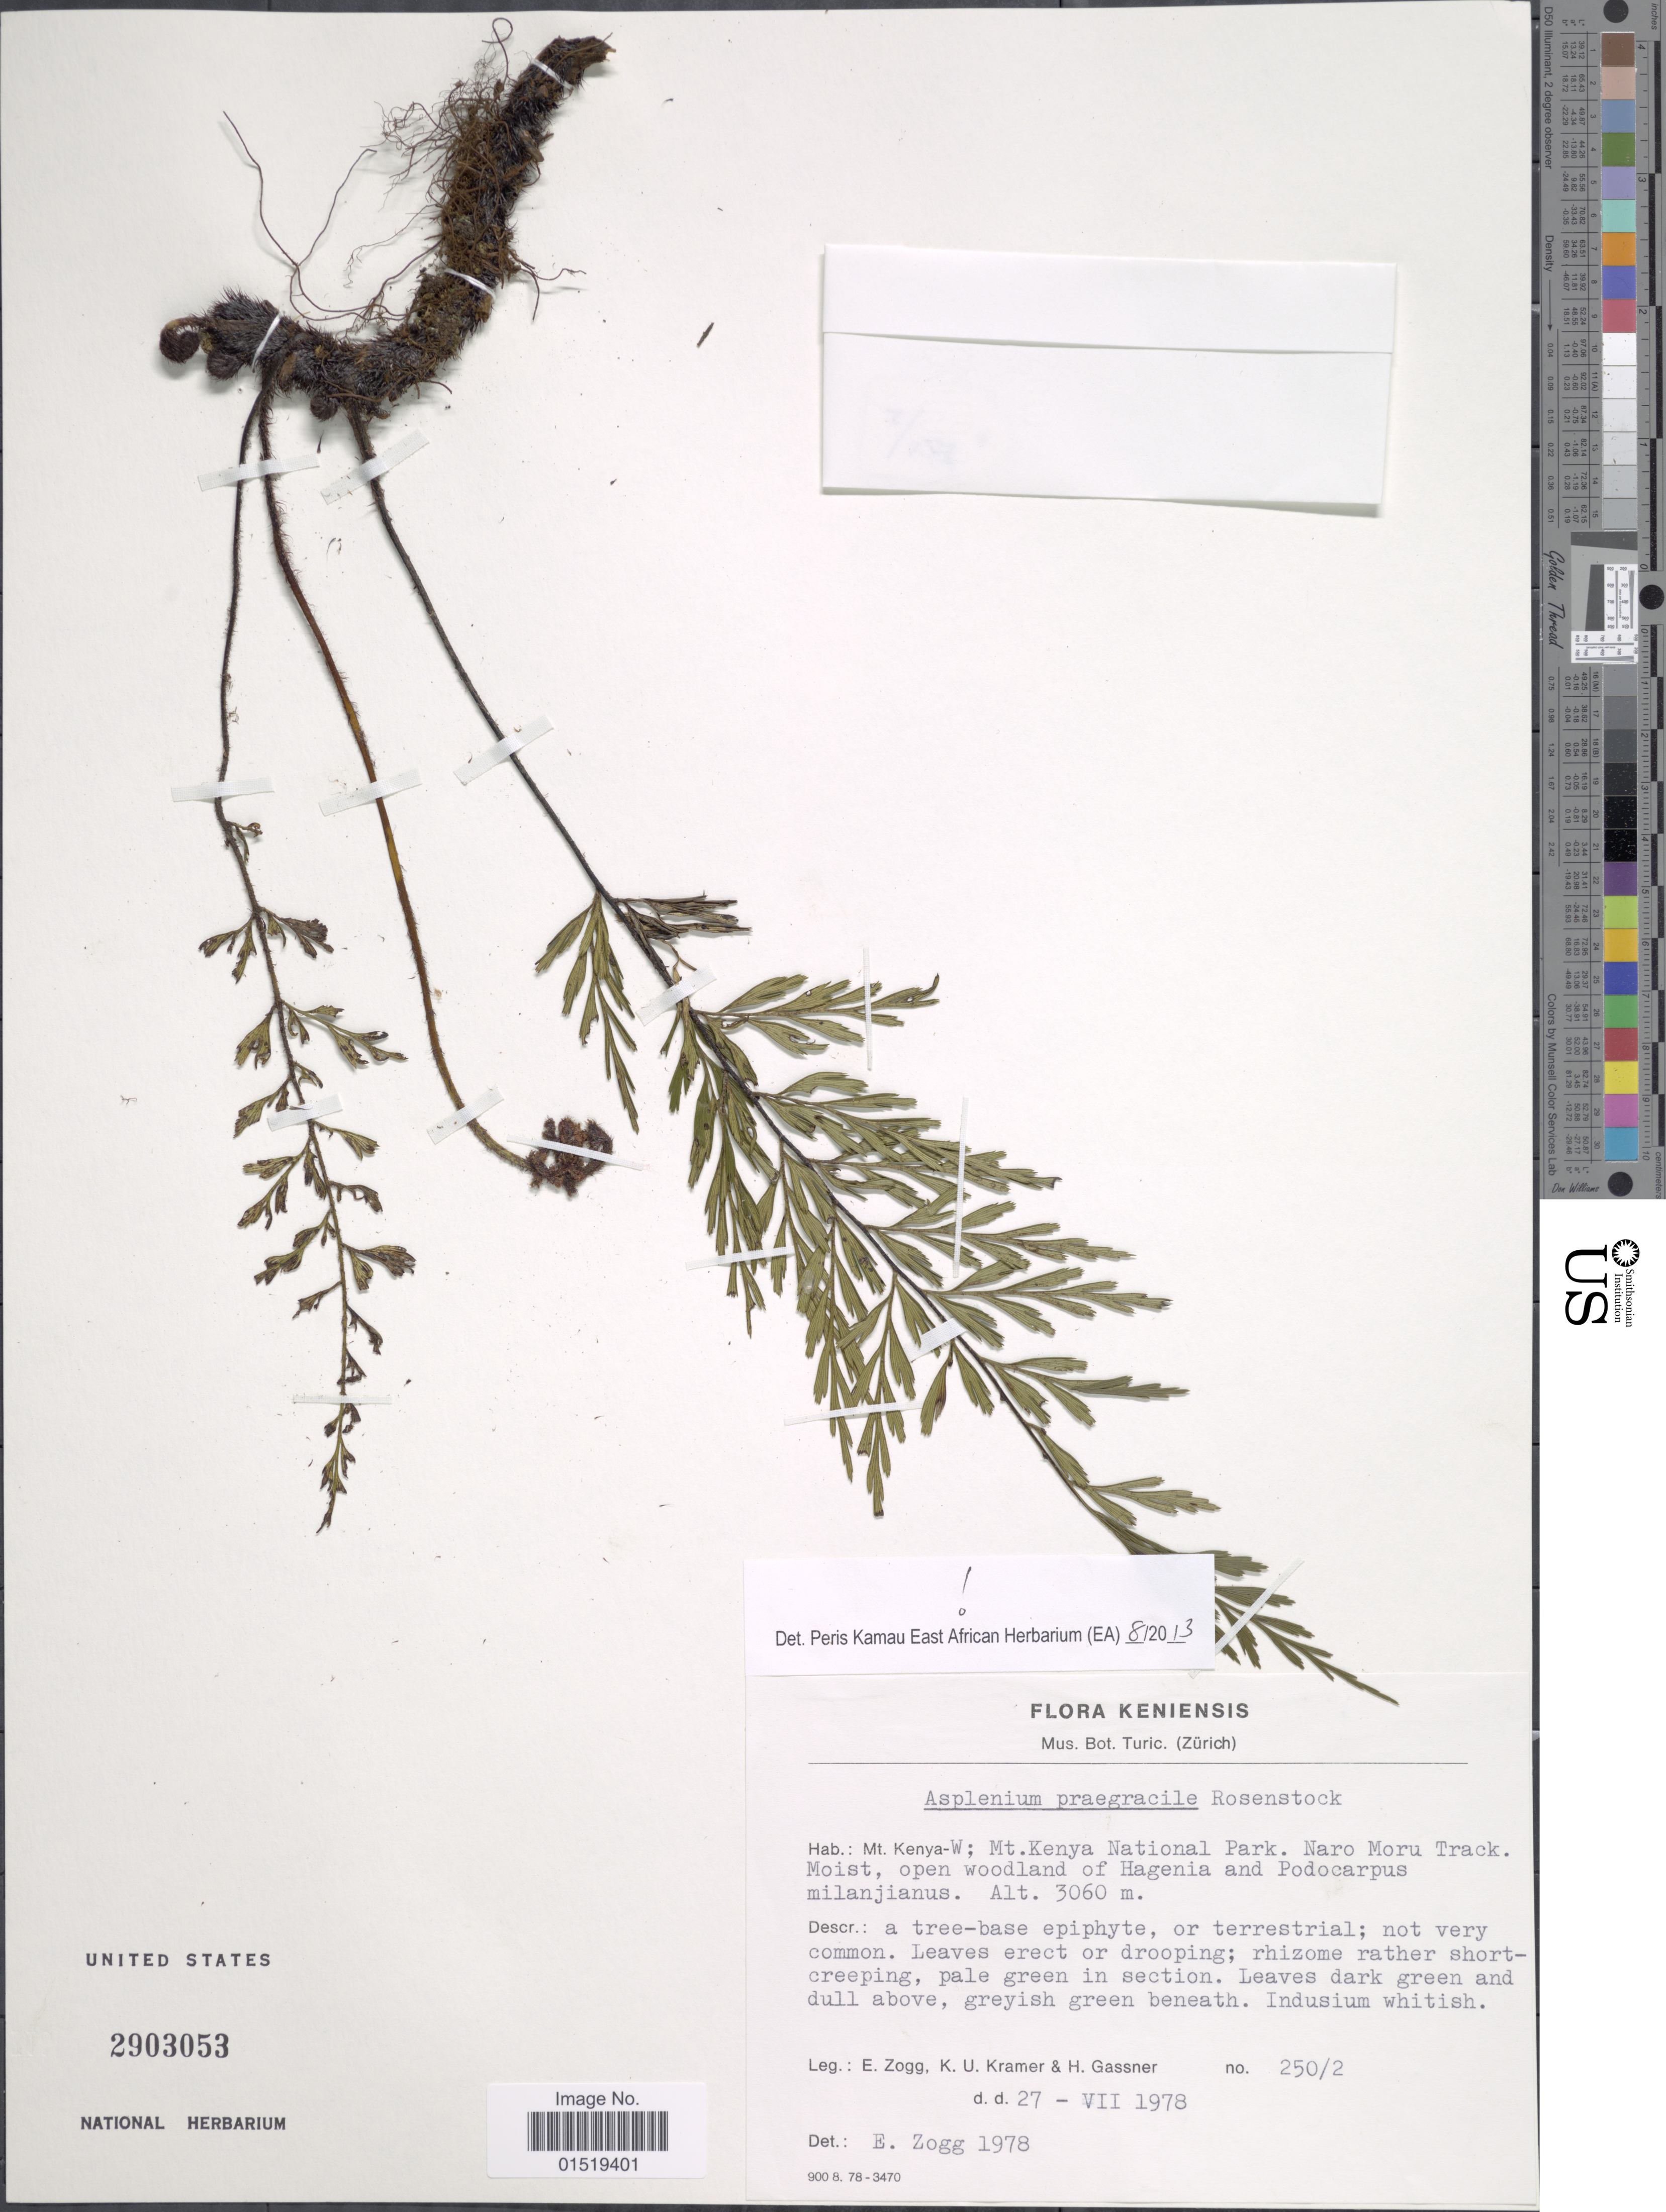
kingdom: Plantae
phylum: Tracheophyta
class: Polypodiopsida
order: Polypodiales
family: Aspleniaceae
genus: Asplenium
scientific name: Asplenium praegracile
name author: Rosenst.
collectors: E. Zogg, K. U. Kramer & H. Gassner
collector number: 250/2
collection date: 1978-07-27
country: Kenya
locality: Mt. Kenya-W; Mt. Kenya National Park. Naro Moru Track.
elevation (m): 3060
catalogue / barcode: US 2903053